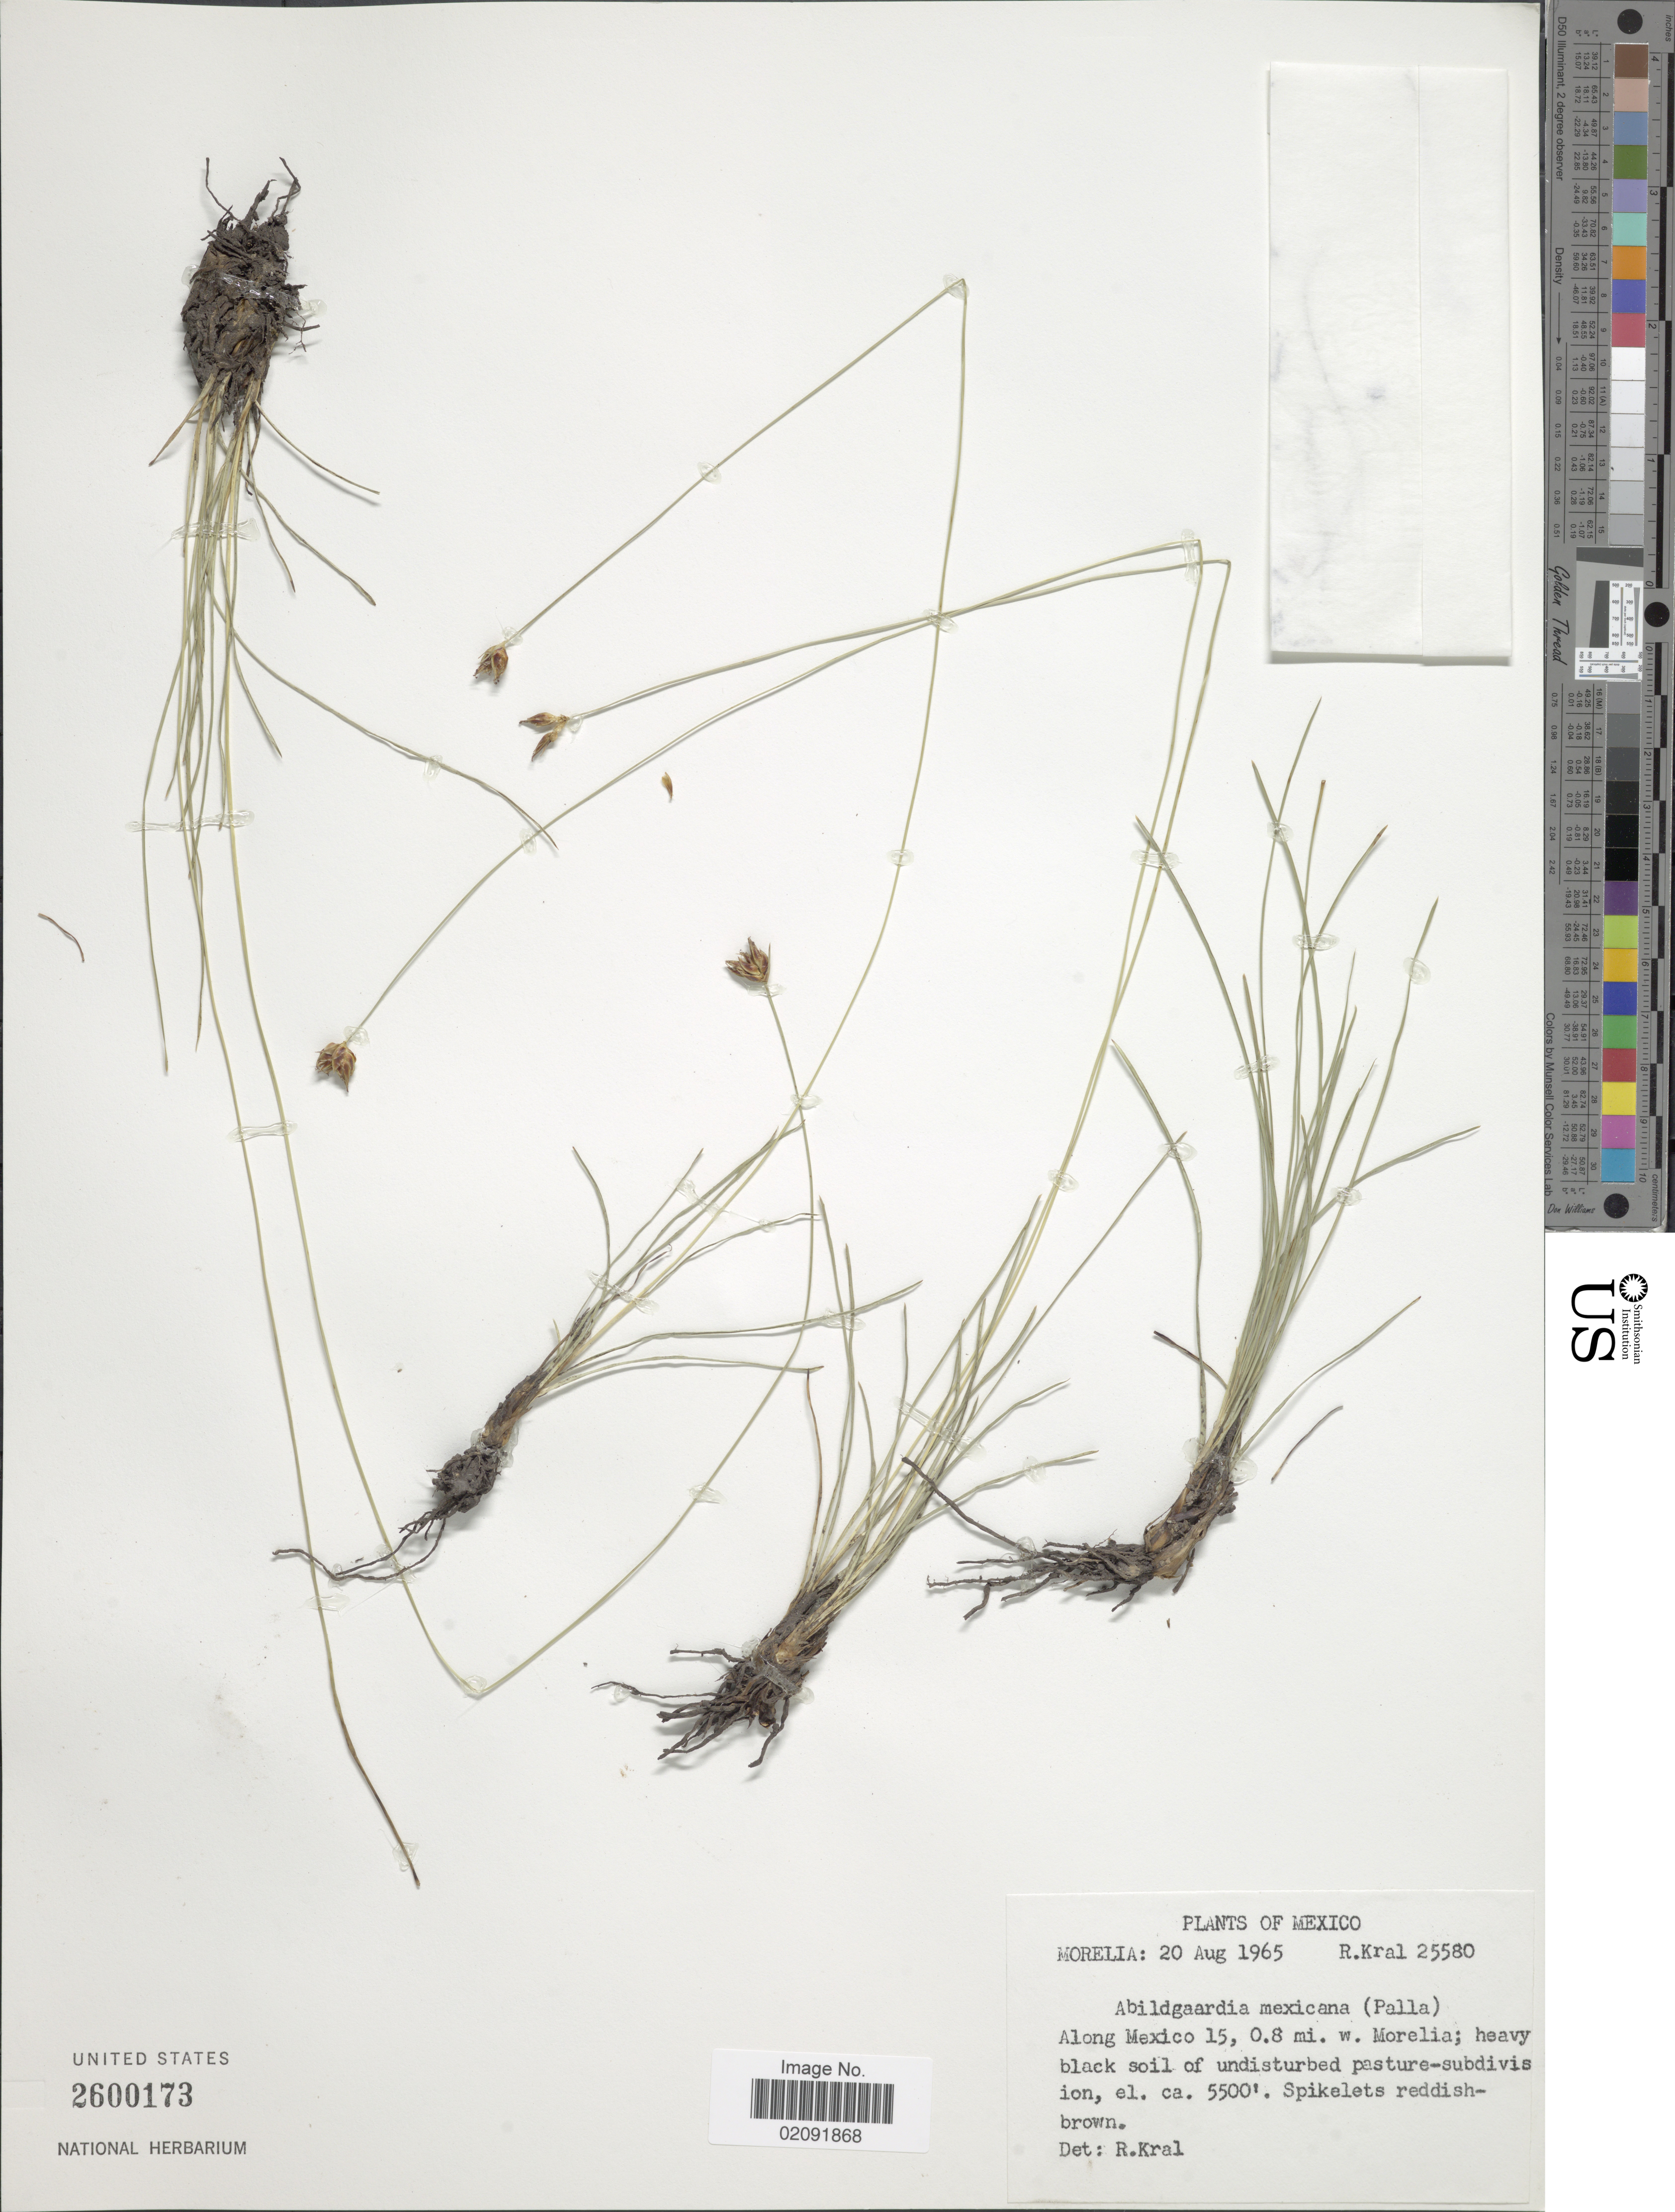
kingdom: Plantae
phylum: Tracheophyta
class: Liliopsida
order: Poales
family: Cyperaceae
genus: Abildgaardia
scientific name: Abildgaardia mexicana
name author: (Palla) Kral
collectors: R. Kral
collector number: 25580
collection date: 1965-08-20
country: Mexico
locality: Morelia, Along Mexico 15, 0.8 mi w. Morelia; heavy black soil of undisturbed pasture-subdivision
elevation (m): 1676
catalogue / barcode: US 2600173